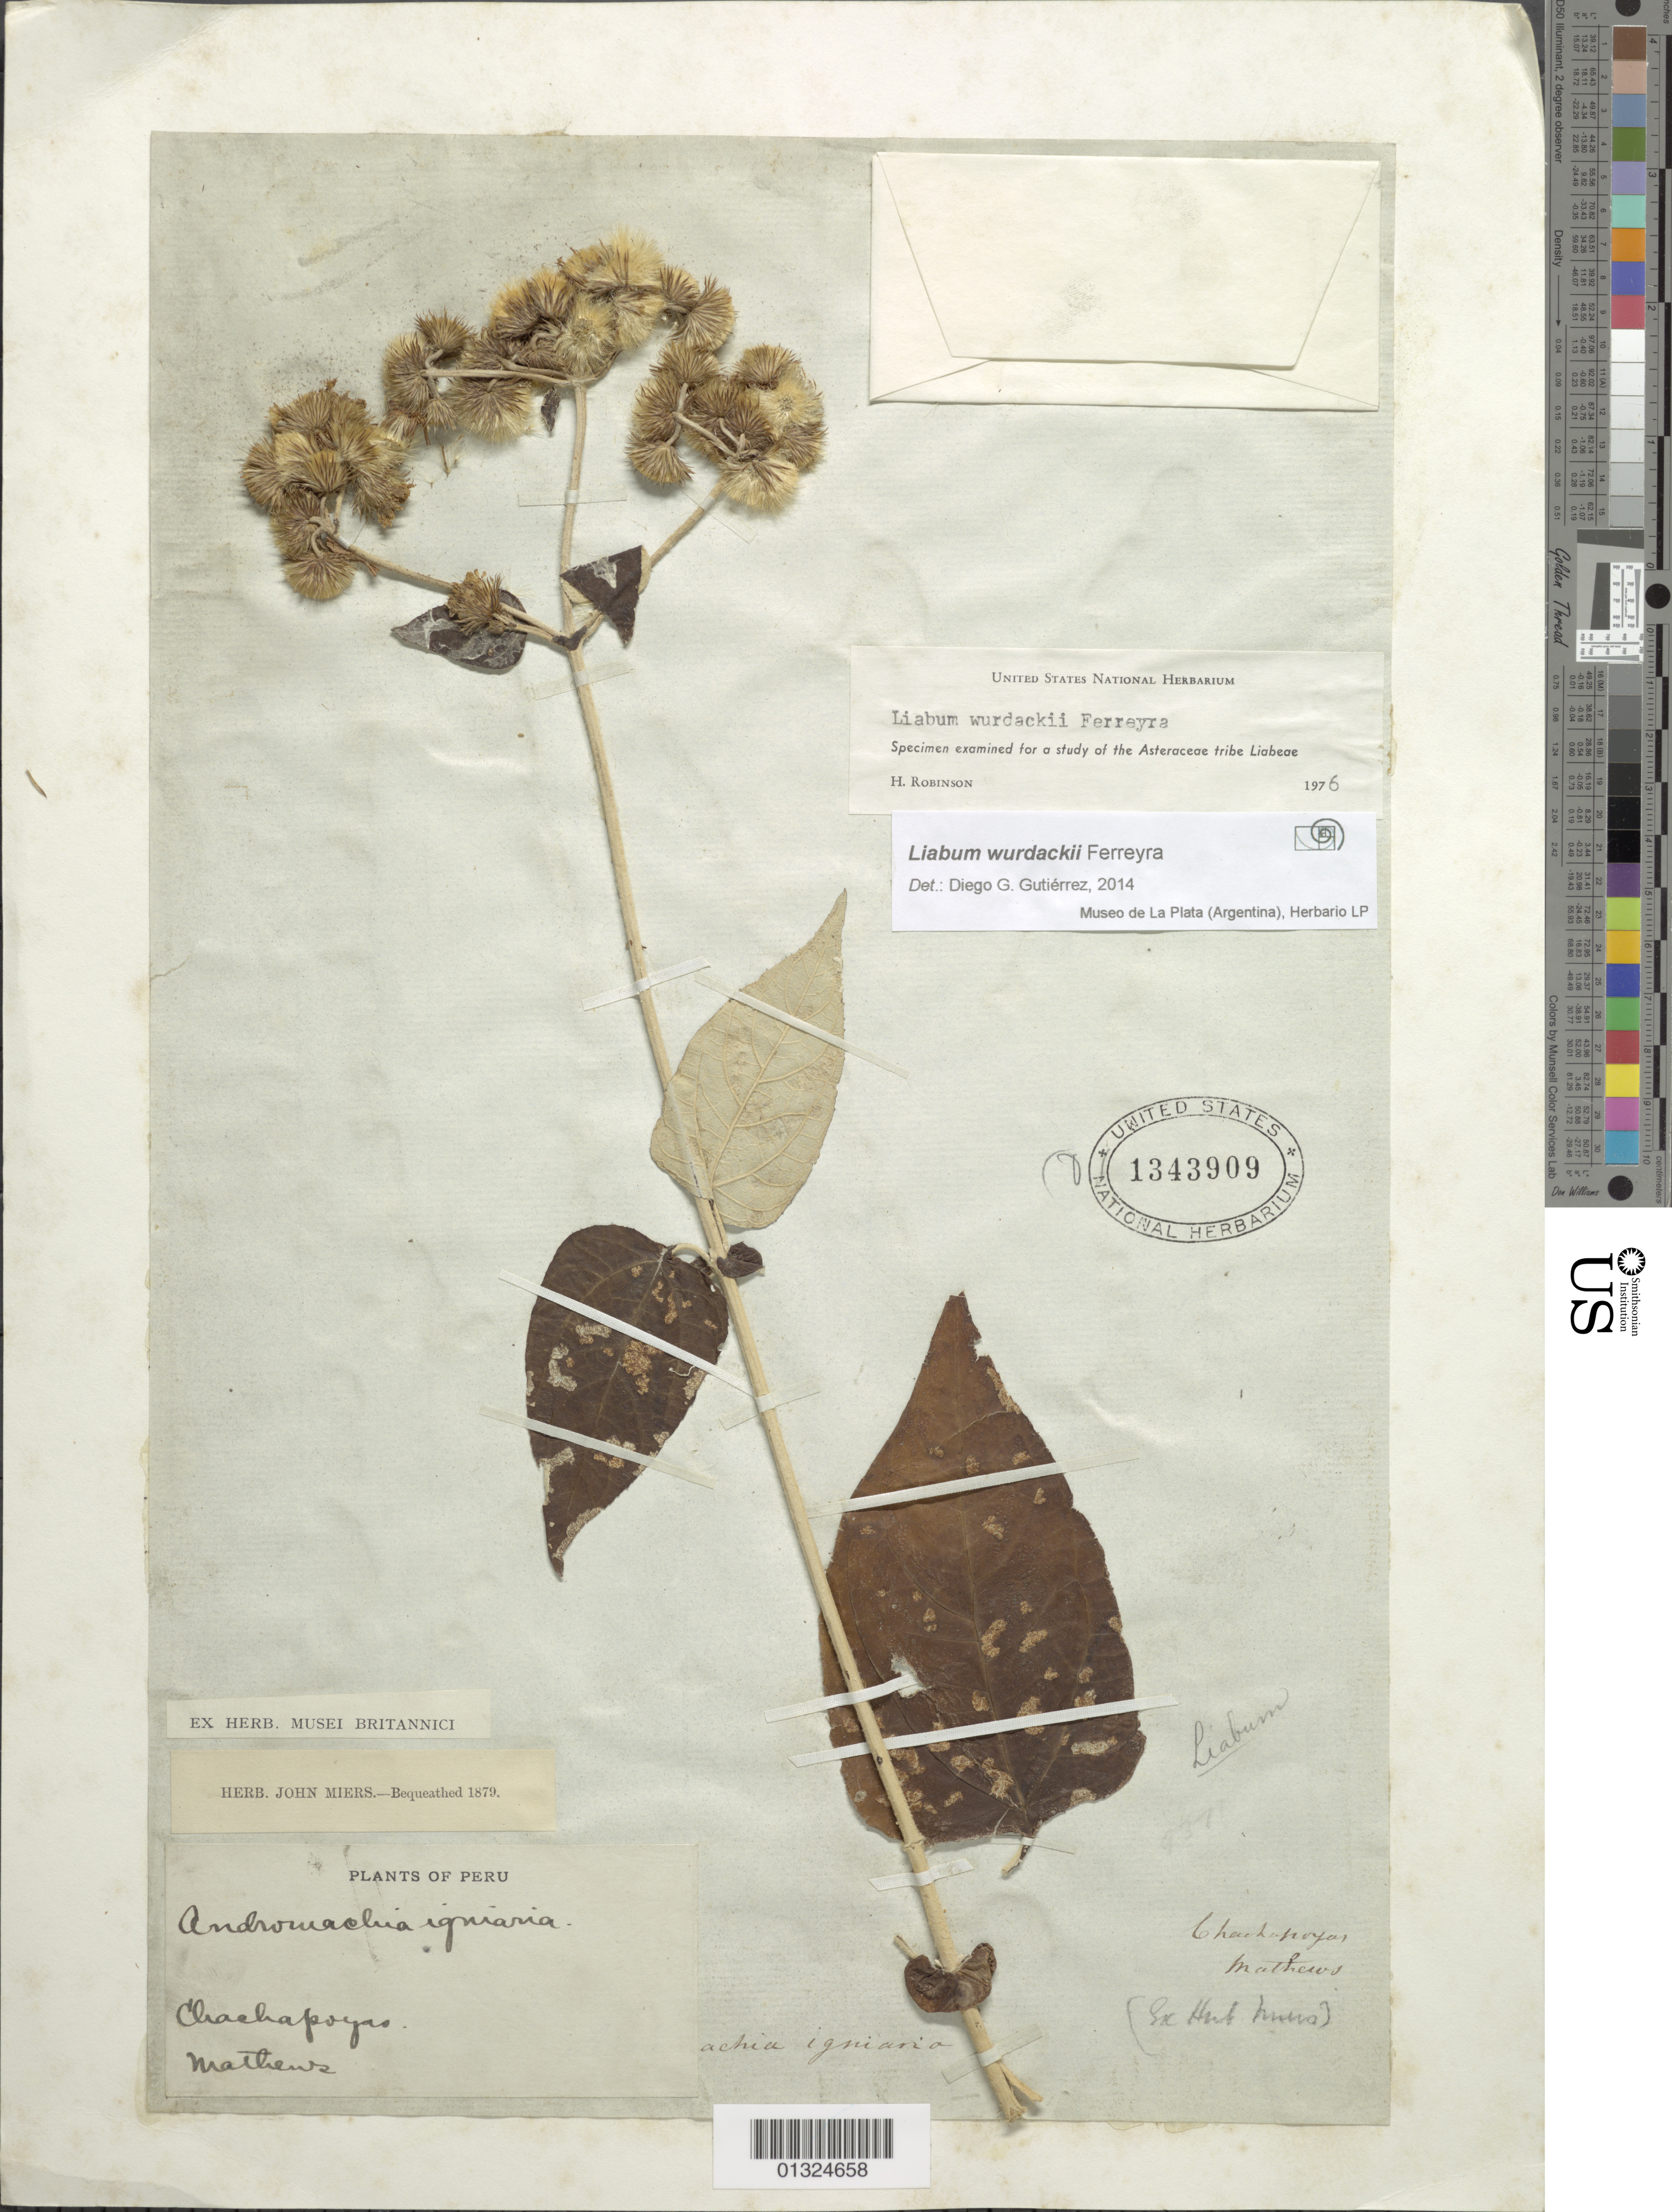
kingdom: Plantae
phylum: Tracheophyta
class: Magnoliopsida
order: Asterales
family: Asteraceae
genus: Liabum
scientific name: Liabum wurdackii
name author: Ferreyra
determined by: Gutierrez, D. G.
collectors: -- Mathews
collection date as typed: before 1879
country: Peru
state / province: Amazonas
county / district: Chachapoyas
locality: Chachapoyas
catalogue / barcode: US 1343909